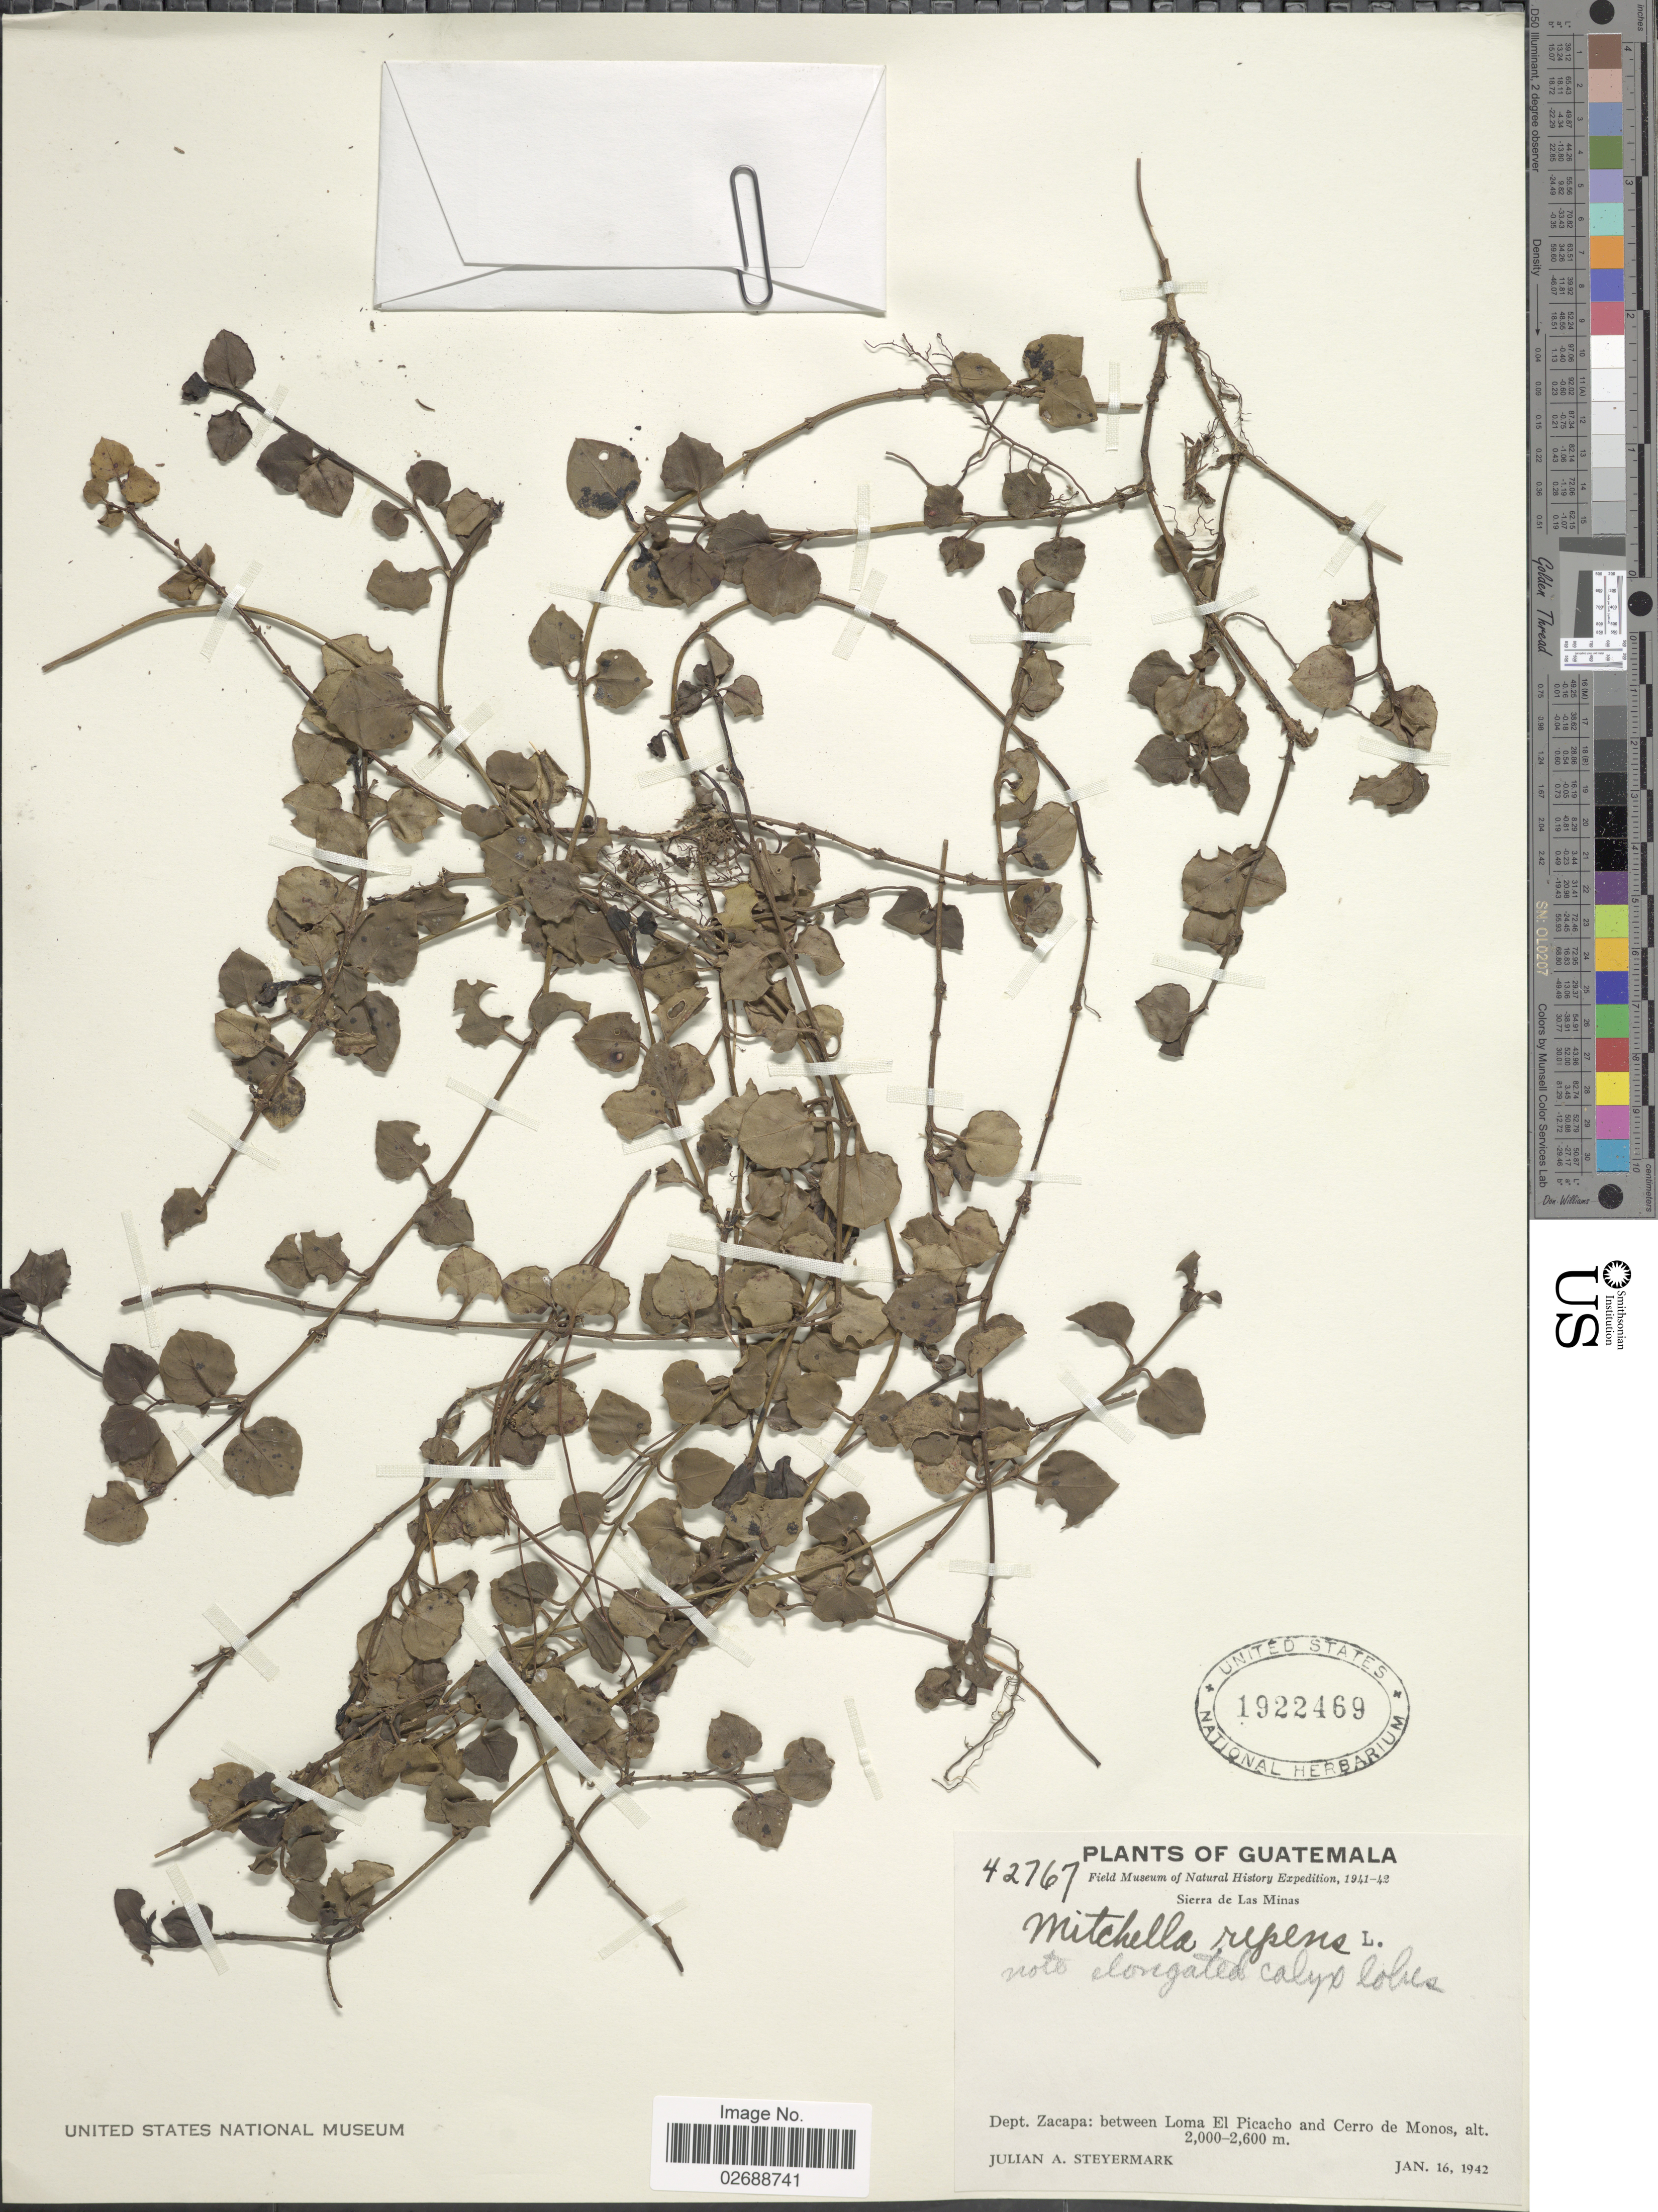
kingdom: Plantae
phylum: Tracheophyta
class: Magnoliopsida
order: Gentianales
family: Rubiaceae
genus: Mitchella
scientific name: Mitchella repens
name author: L.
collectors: J. Steyermark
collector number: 42767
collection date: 1942-01-16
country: Guatemala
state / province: Zacapa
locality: Between Loma El Picacho and Cerro de Monos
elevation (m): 2000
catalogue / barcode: US 1922469